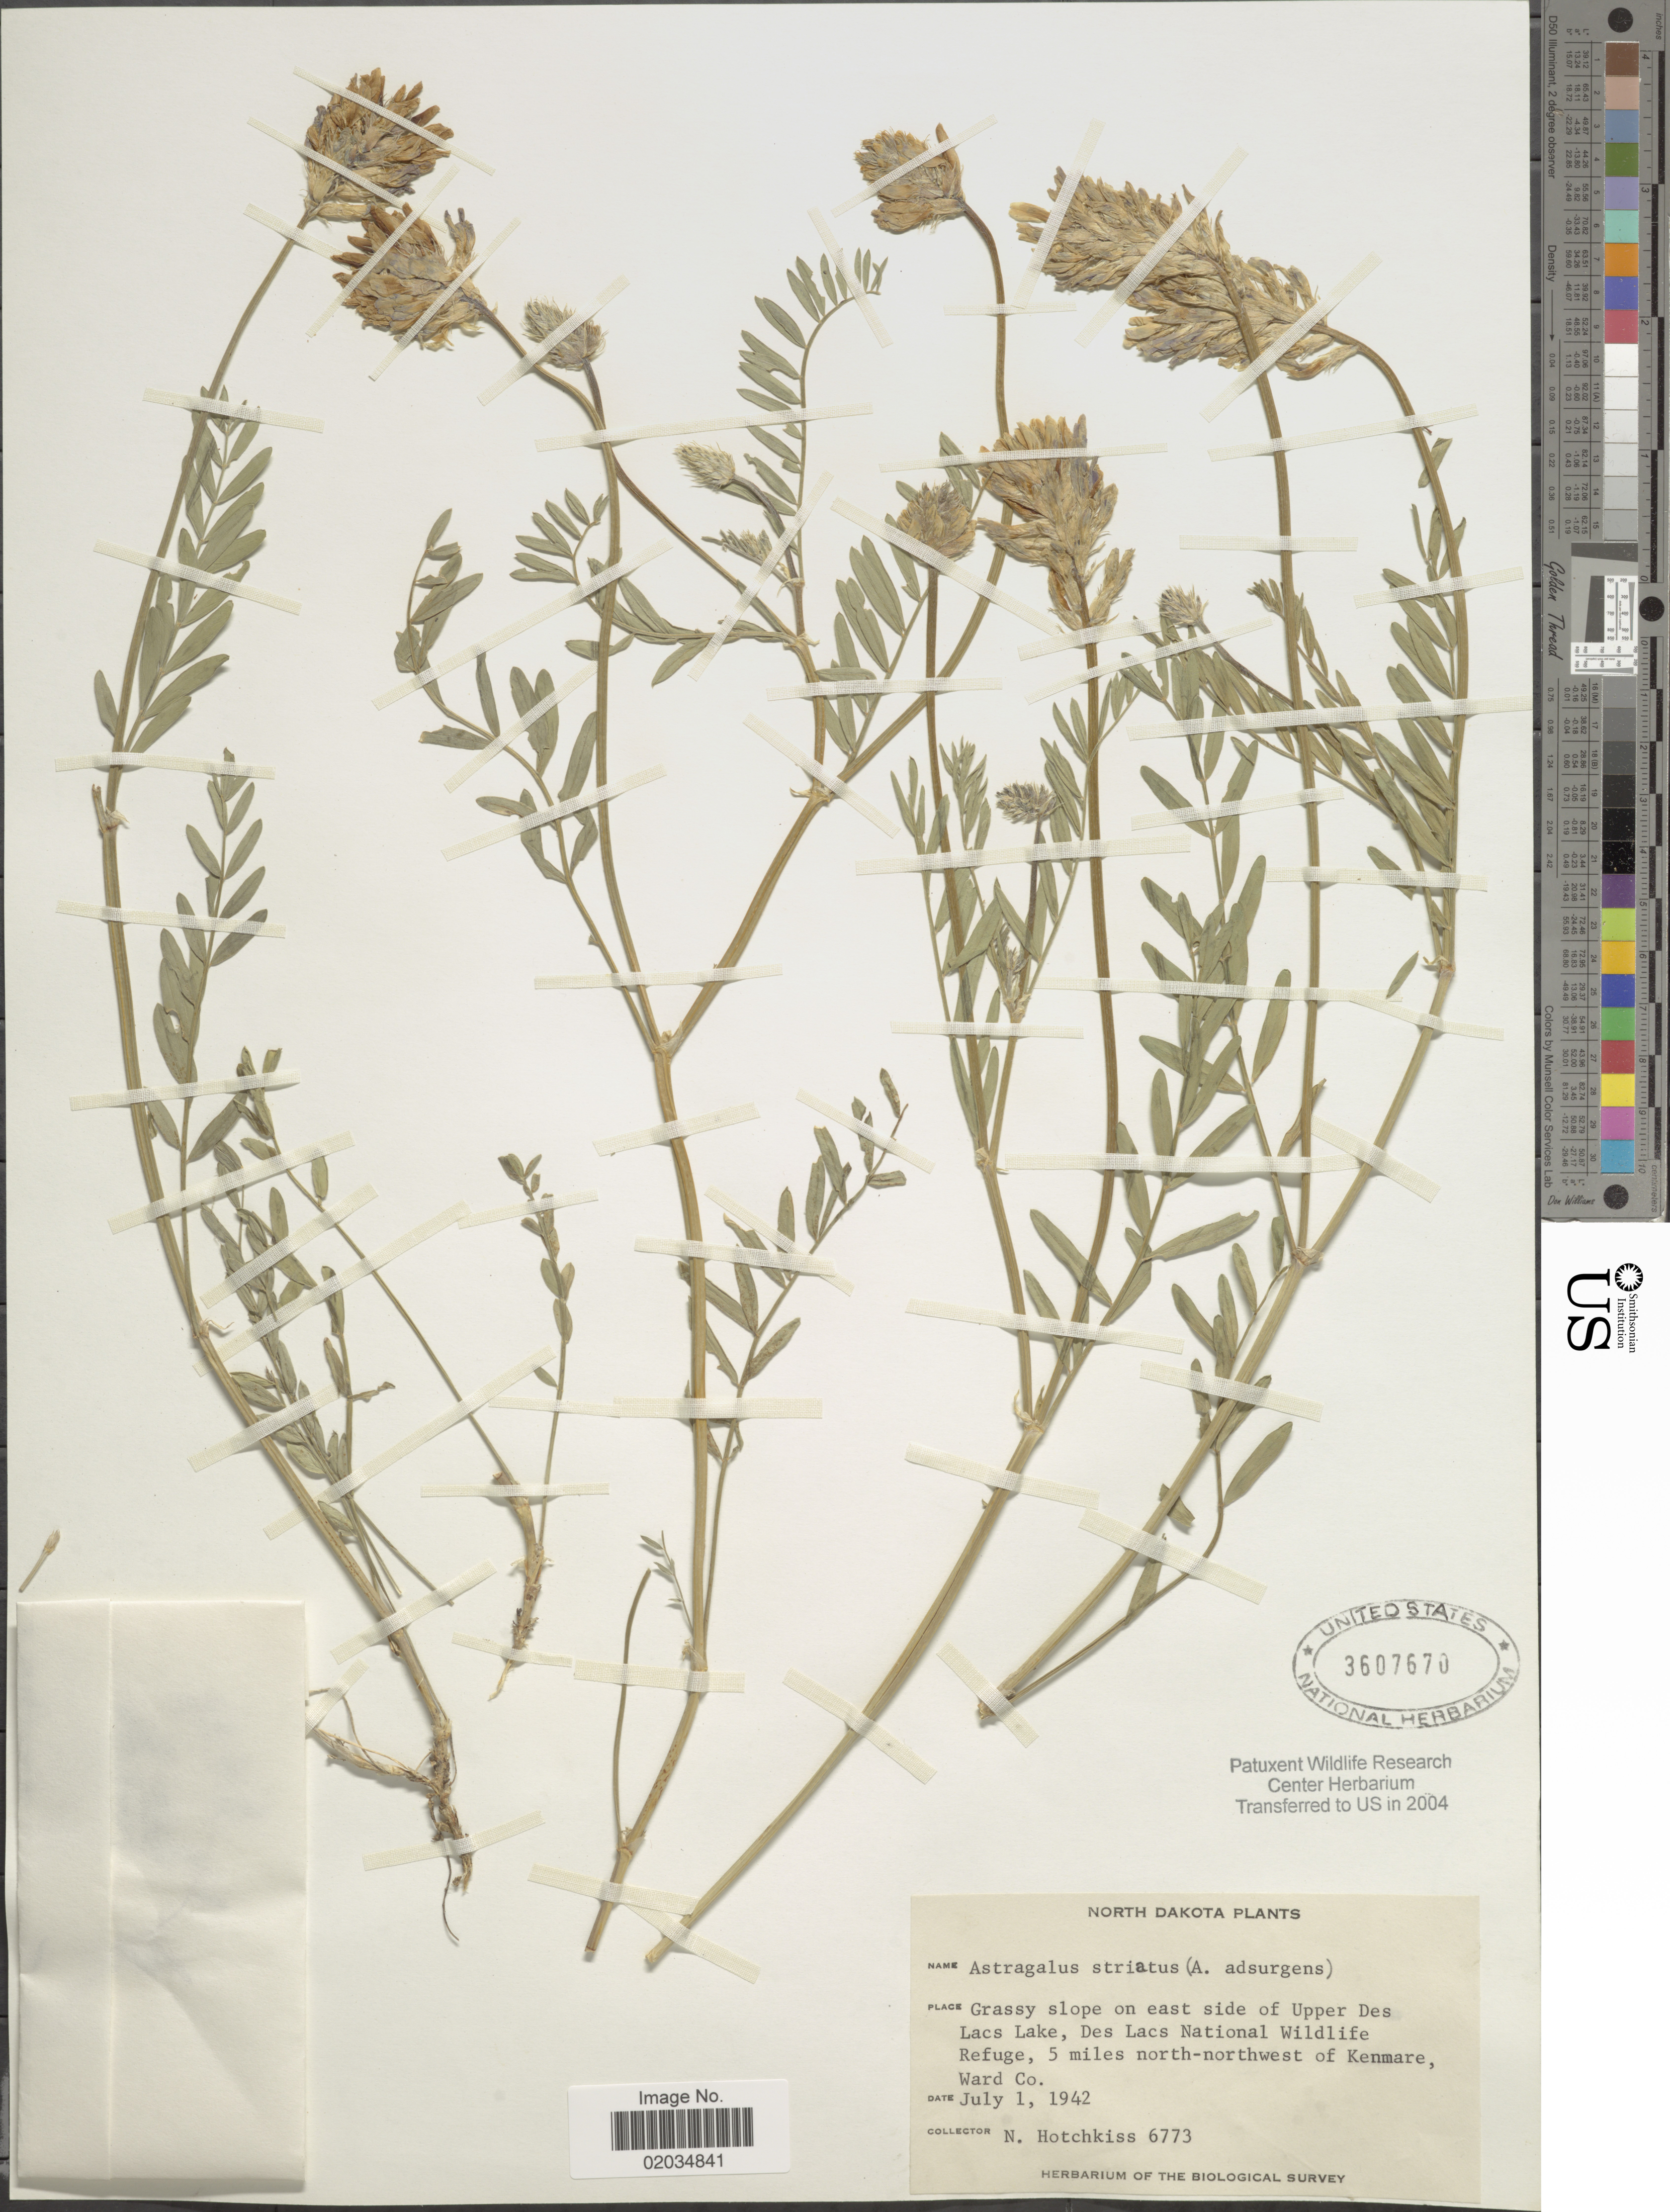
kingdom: Plantae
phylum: Tracheophyta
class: Magnoliopsida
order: Fabales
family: Fabaceae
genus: Astragalus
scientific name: Astragalus striatus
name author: Nutt.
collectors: N. Hotchkiss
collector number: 6773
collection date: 1942-07-01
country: United States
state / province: North Dakota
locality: East side of Upper Des Lacs Lake, Des Lacs National Wildlife Refuge, 5 miles north-northwest of Kenmare, Ward Co.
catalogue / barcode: US 3607670